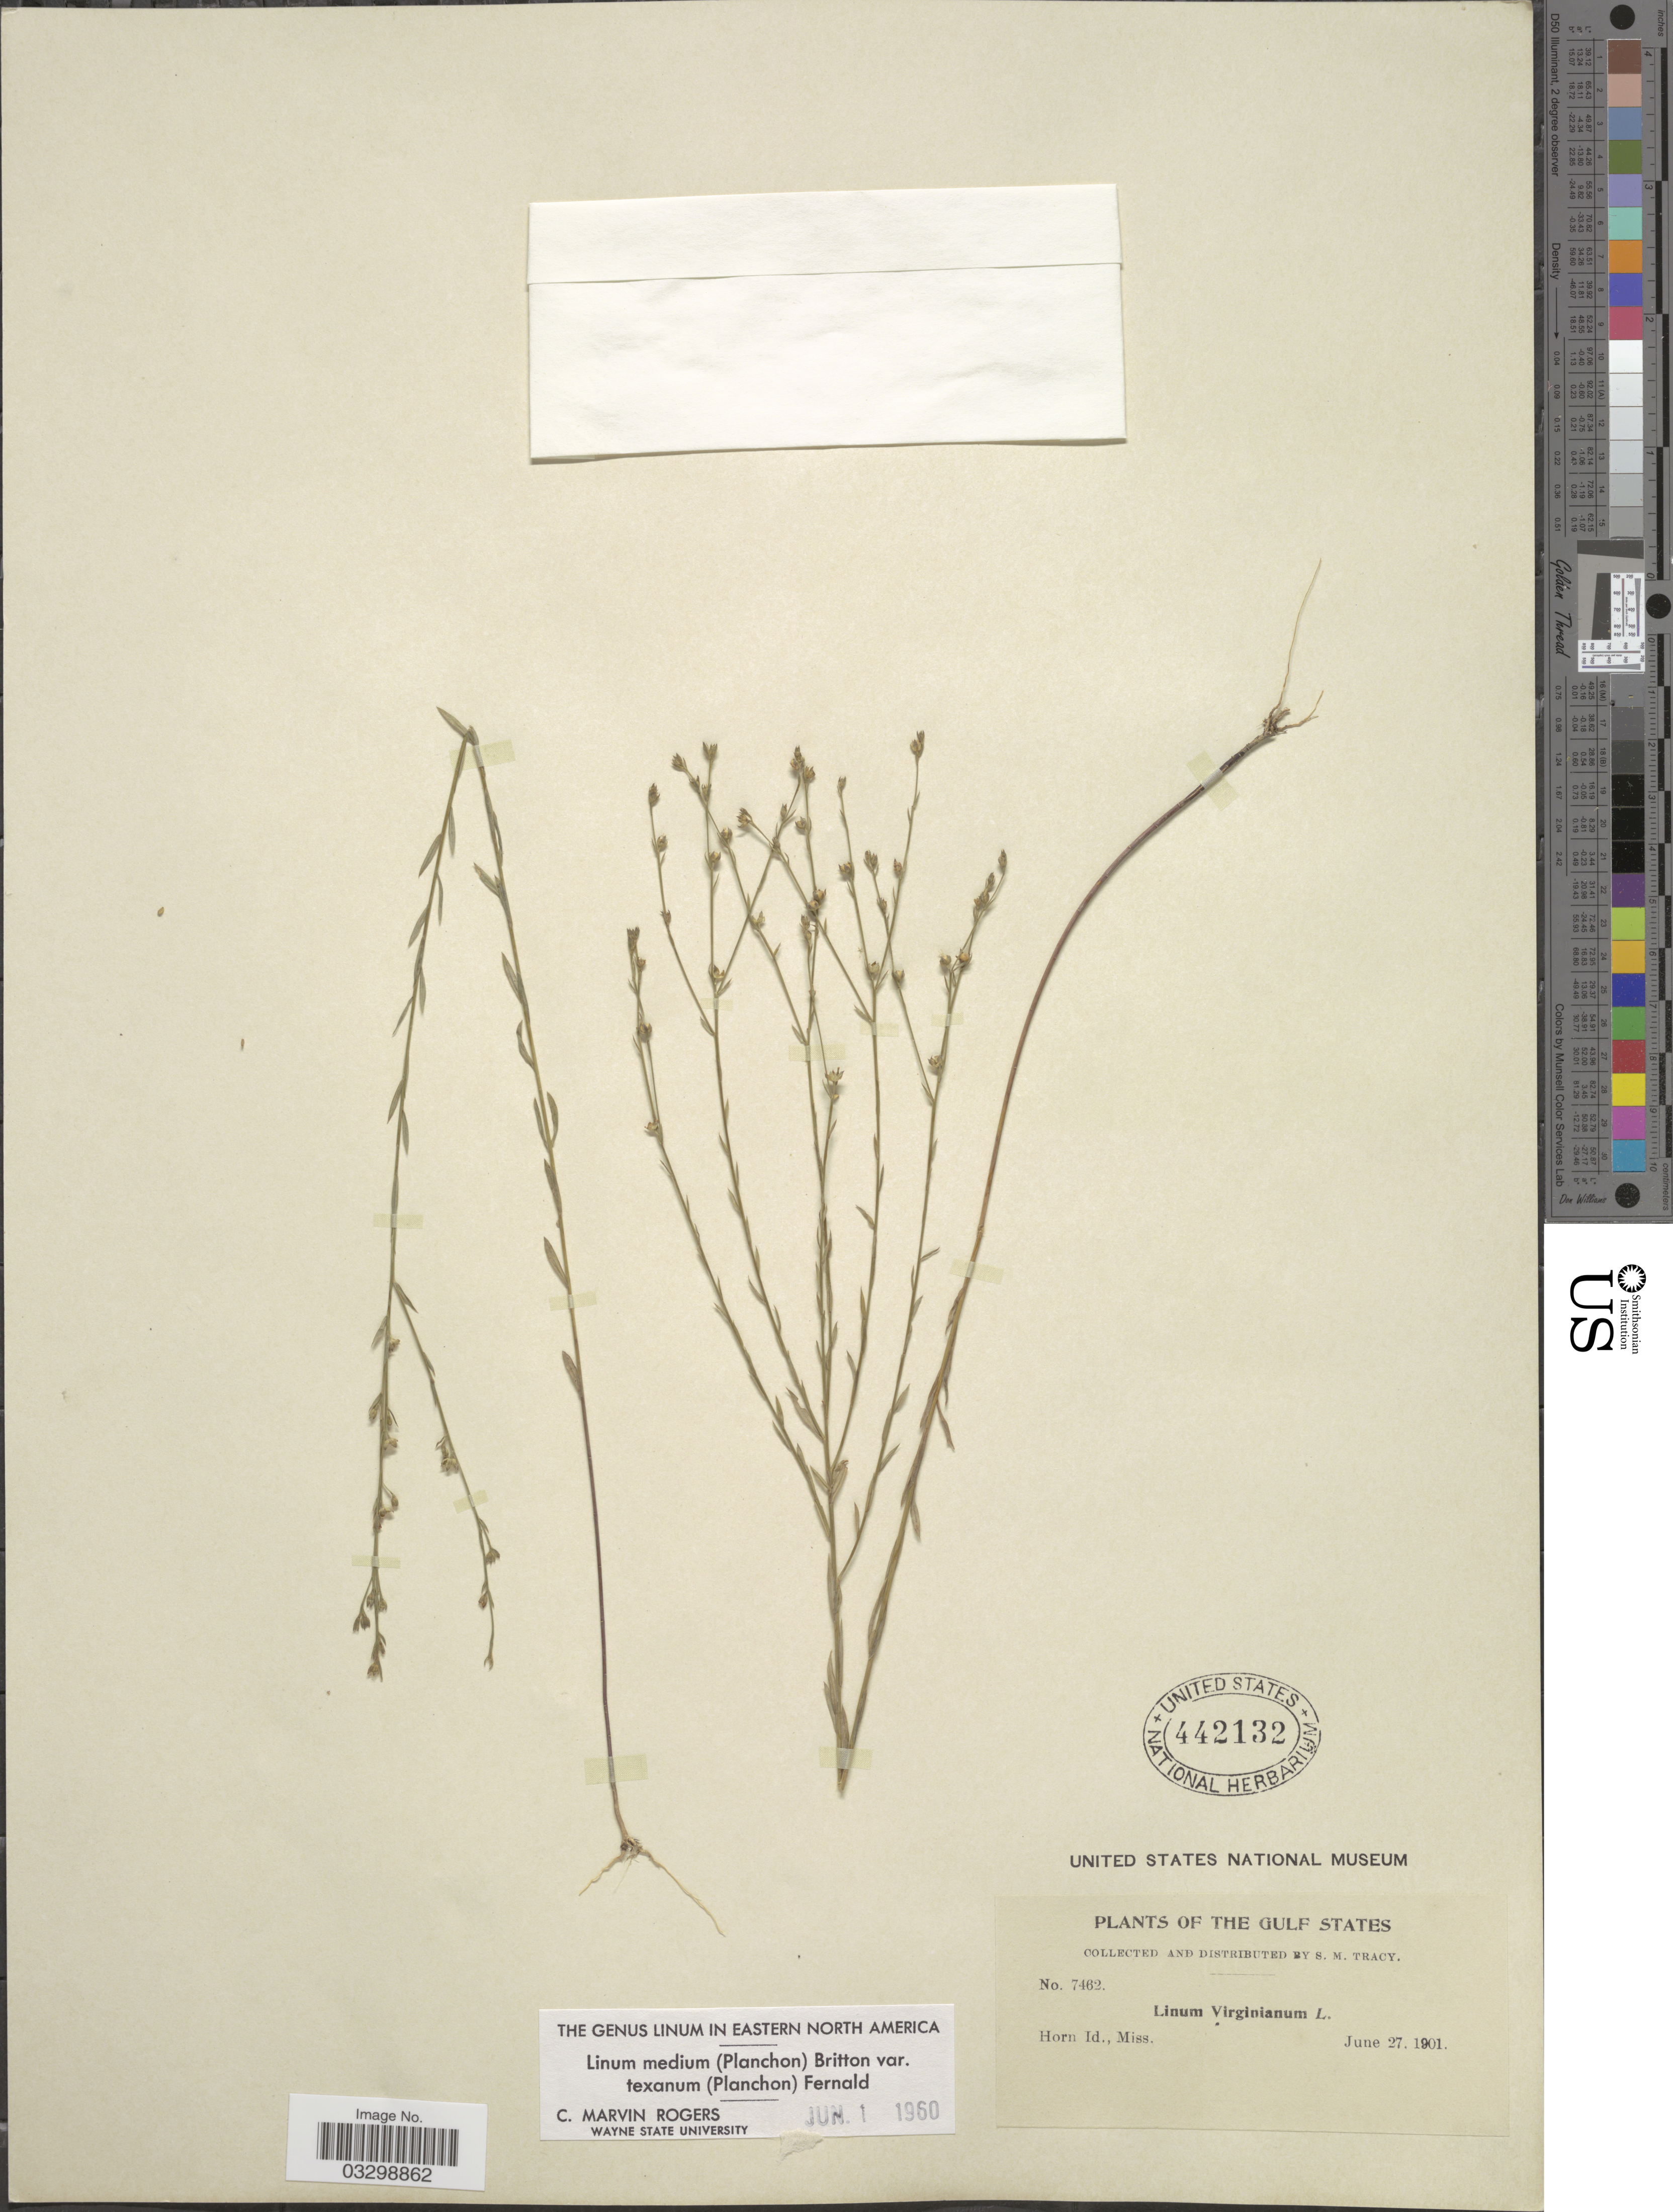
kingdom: Plantae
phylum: Tracheophyta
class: Magnoliopsida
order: Malpighiales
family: Linaceae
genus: Linum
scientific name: Linum medium var. texanum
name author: (Planch.) Fernald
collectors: S. M. Tracy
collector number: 7462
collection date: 1901-06-27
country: United States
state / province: Mississippi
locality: The Gulf States, Horn Id., Miss.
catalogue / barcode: US 442132